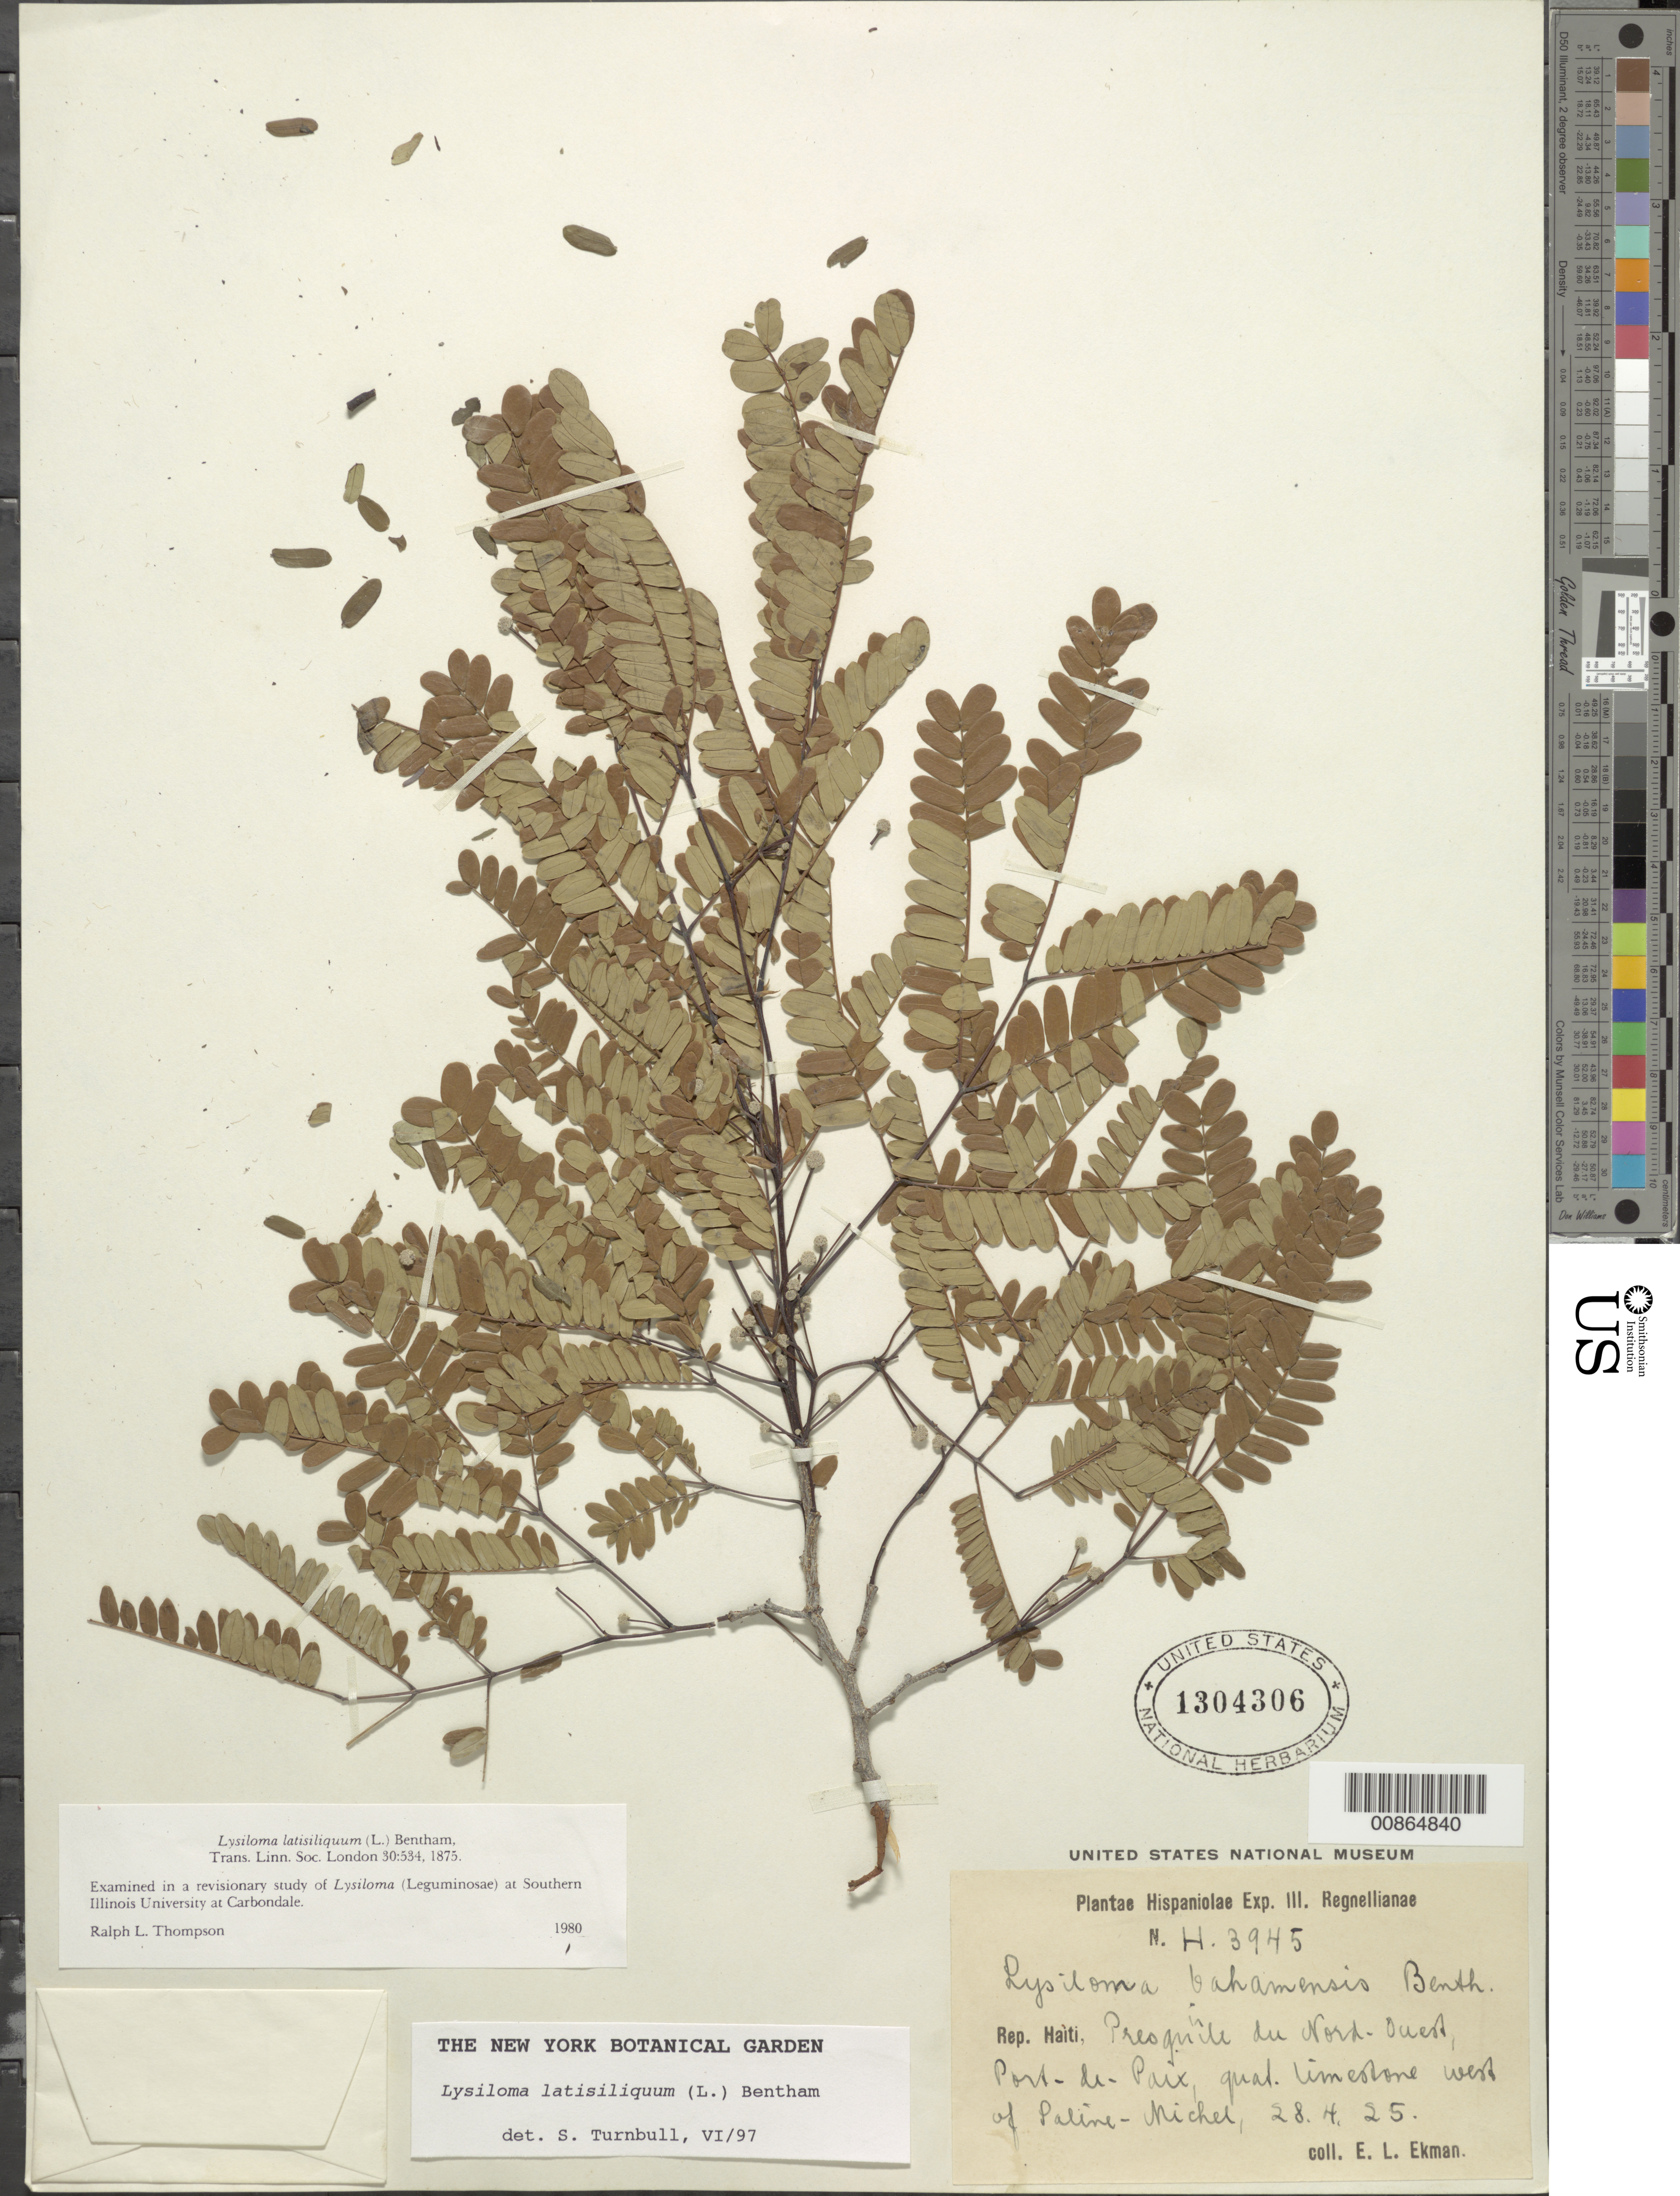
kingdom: Plantae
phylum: Tracheophyta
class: Magnoliopsida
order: Fabales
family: Fabaceae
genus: Lysiloma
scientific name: Lysiloma latisiliquum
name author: (L.) Benth.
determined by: Turnbull, S.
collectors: E. L. Ekman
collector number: H 3945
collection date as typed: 28 Apr 1925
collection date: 1925-04-28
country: Haiti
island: Hispaniola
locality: Presqu'île du Nord-Ouest, Port-de-Paix, west of Saline- Michel.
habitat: Quaternary limestone.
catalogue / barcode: US 1304306